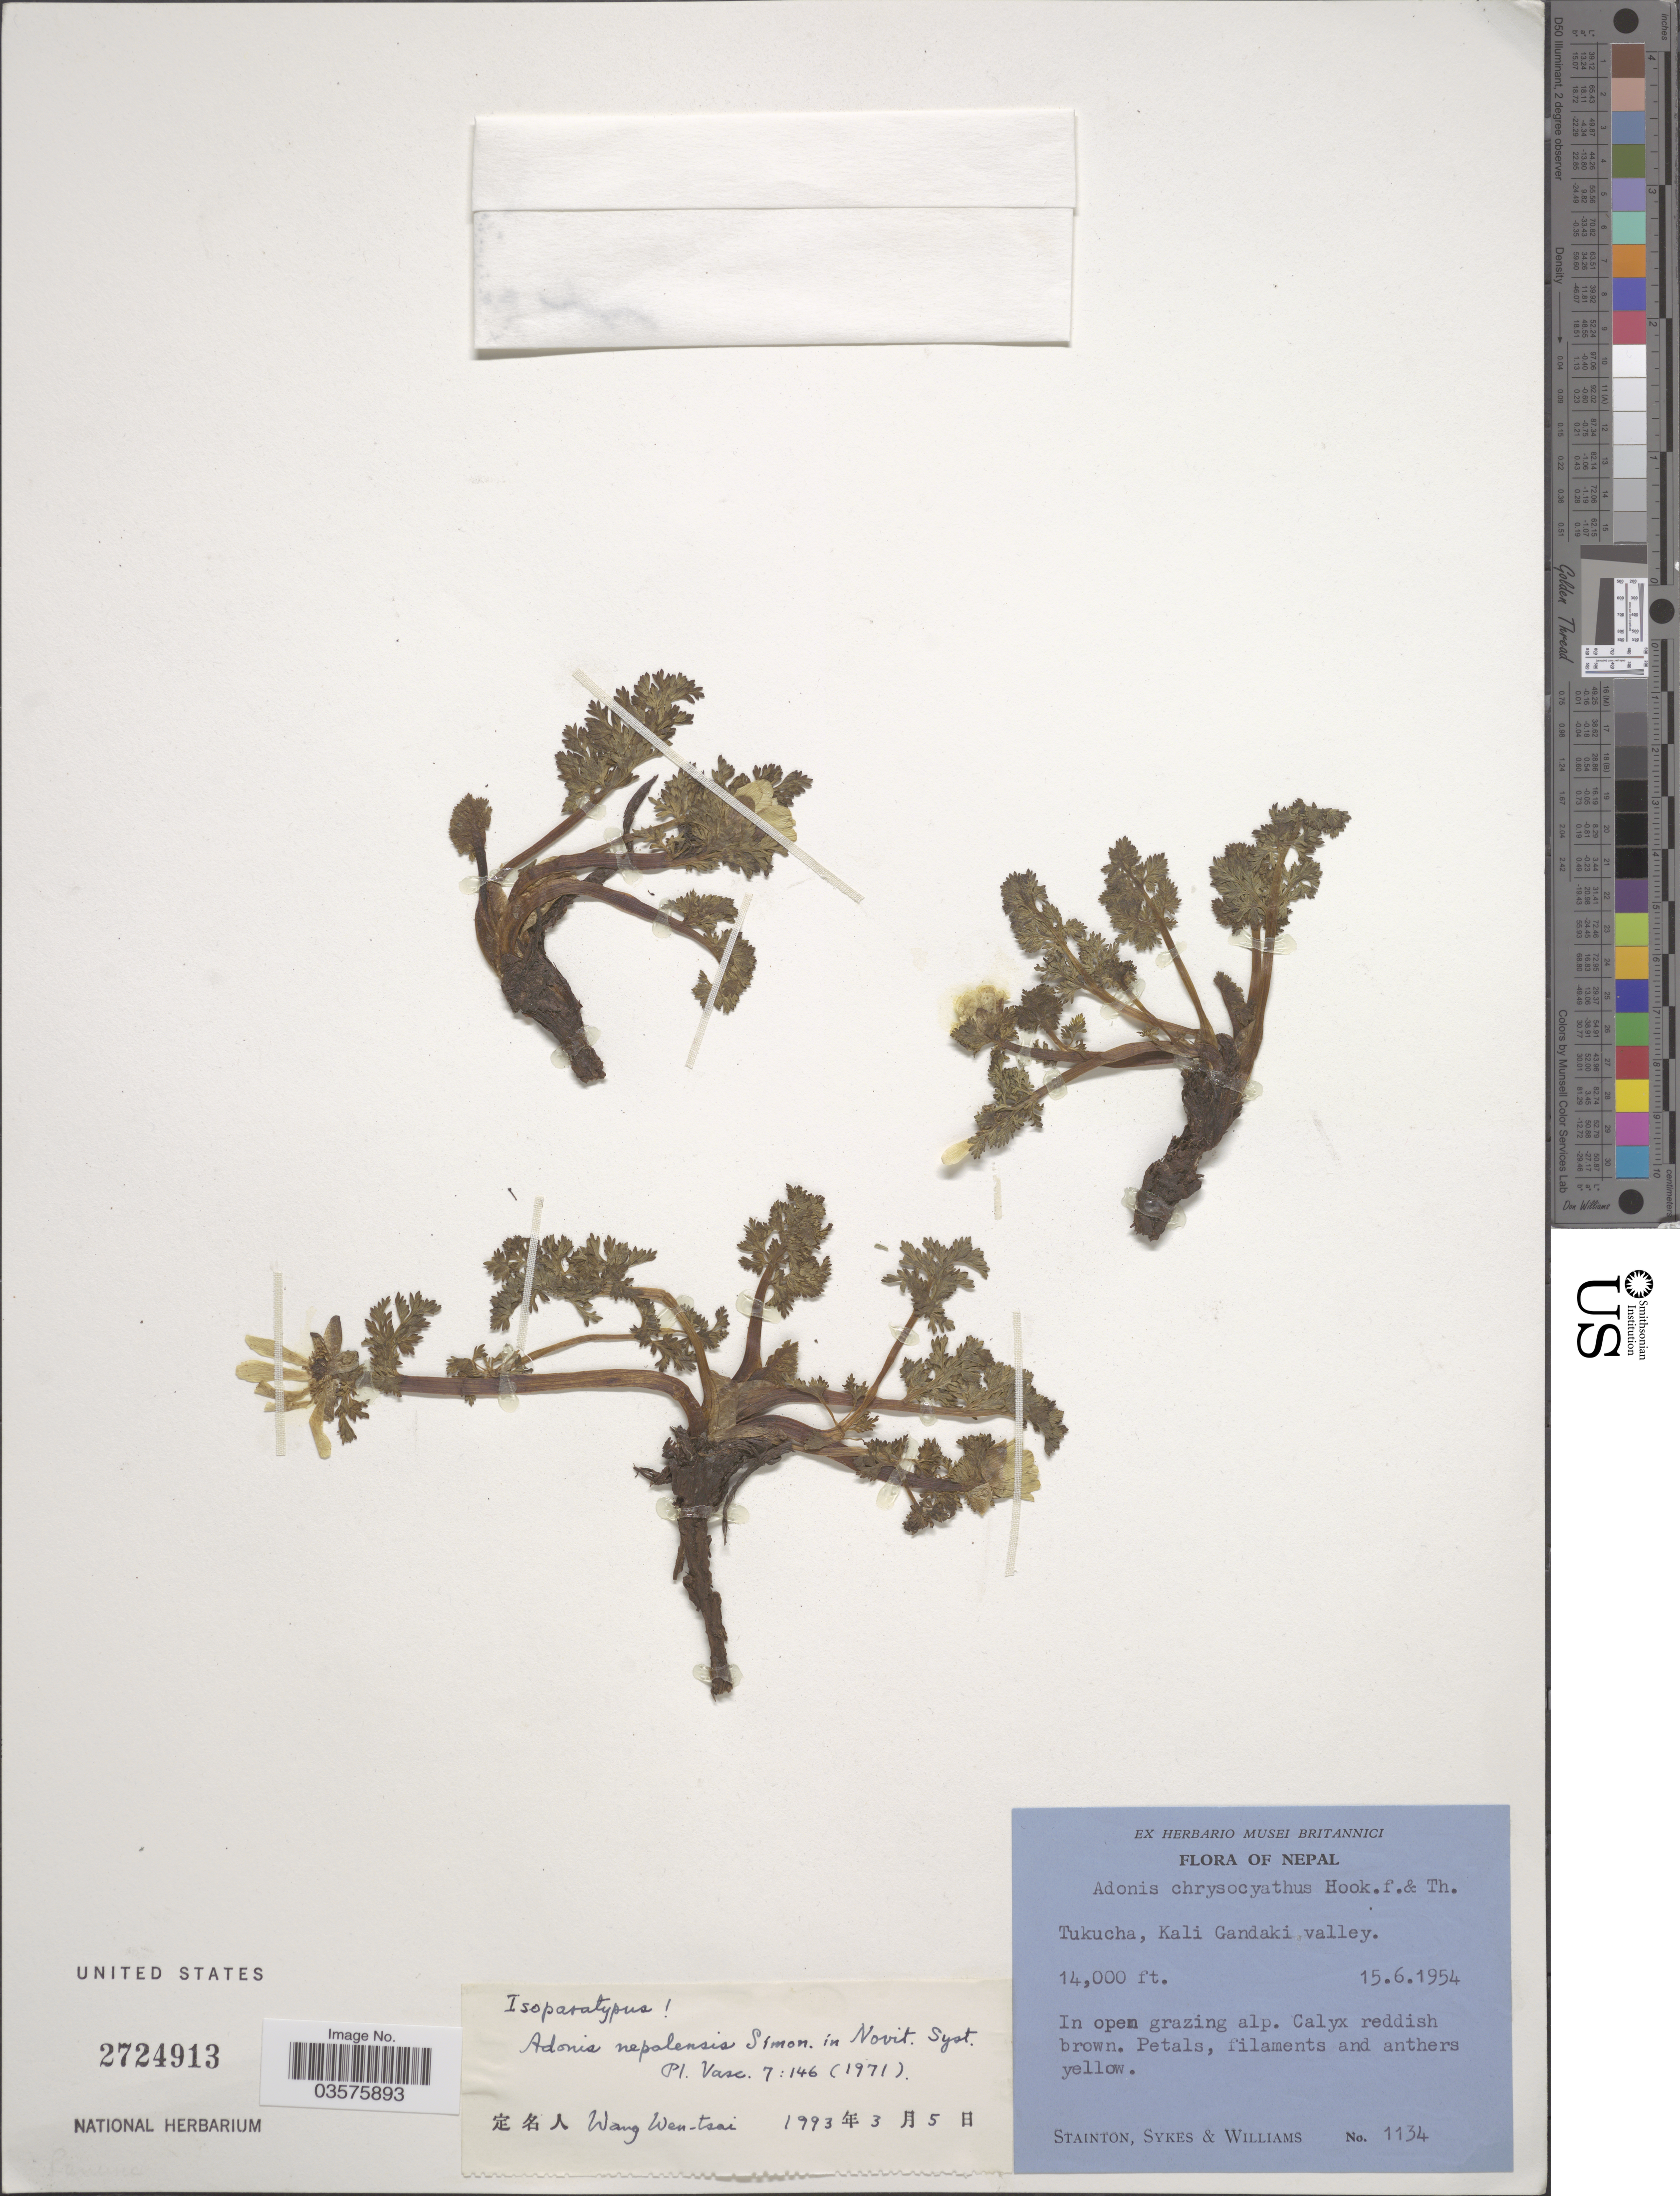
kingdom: Plantae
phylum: Tracheophyta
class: Magnoliopsida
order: Ranunculales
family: Ranunculaceae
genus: Adonis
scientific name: Adonis nepalensis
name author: Simonov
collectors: -. Stainton, Sykes, -- & -- Williams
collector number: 1134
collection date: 1954-06-15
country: Nepal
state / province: Gandaki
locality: Tukucha, Kali Gandaki valley.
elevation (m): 4267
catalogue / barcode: US 2724913